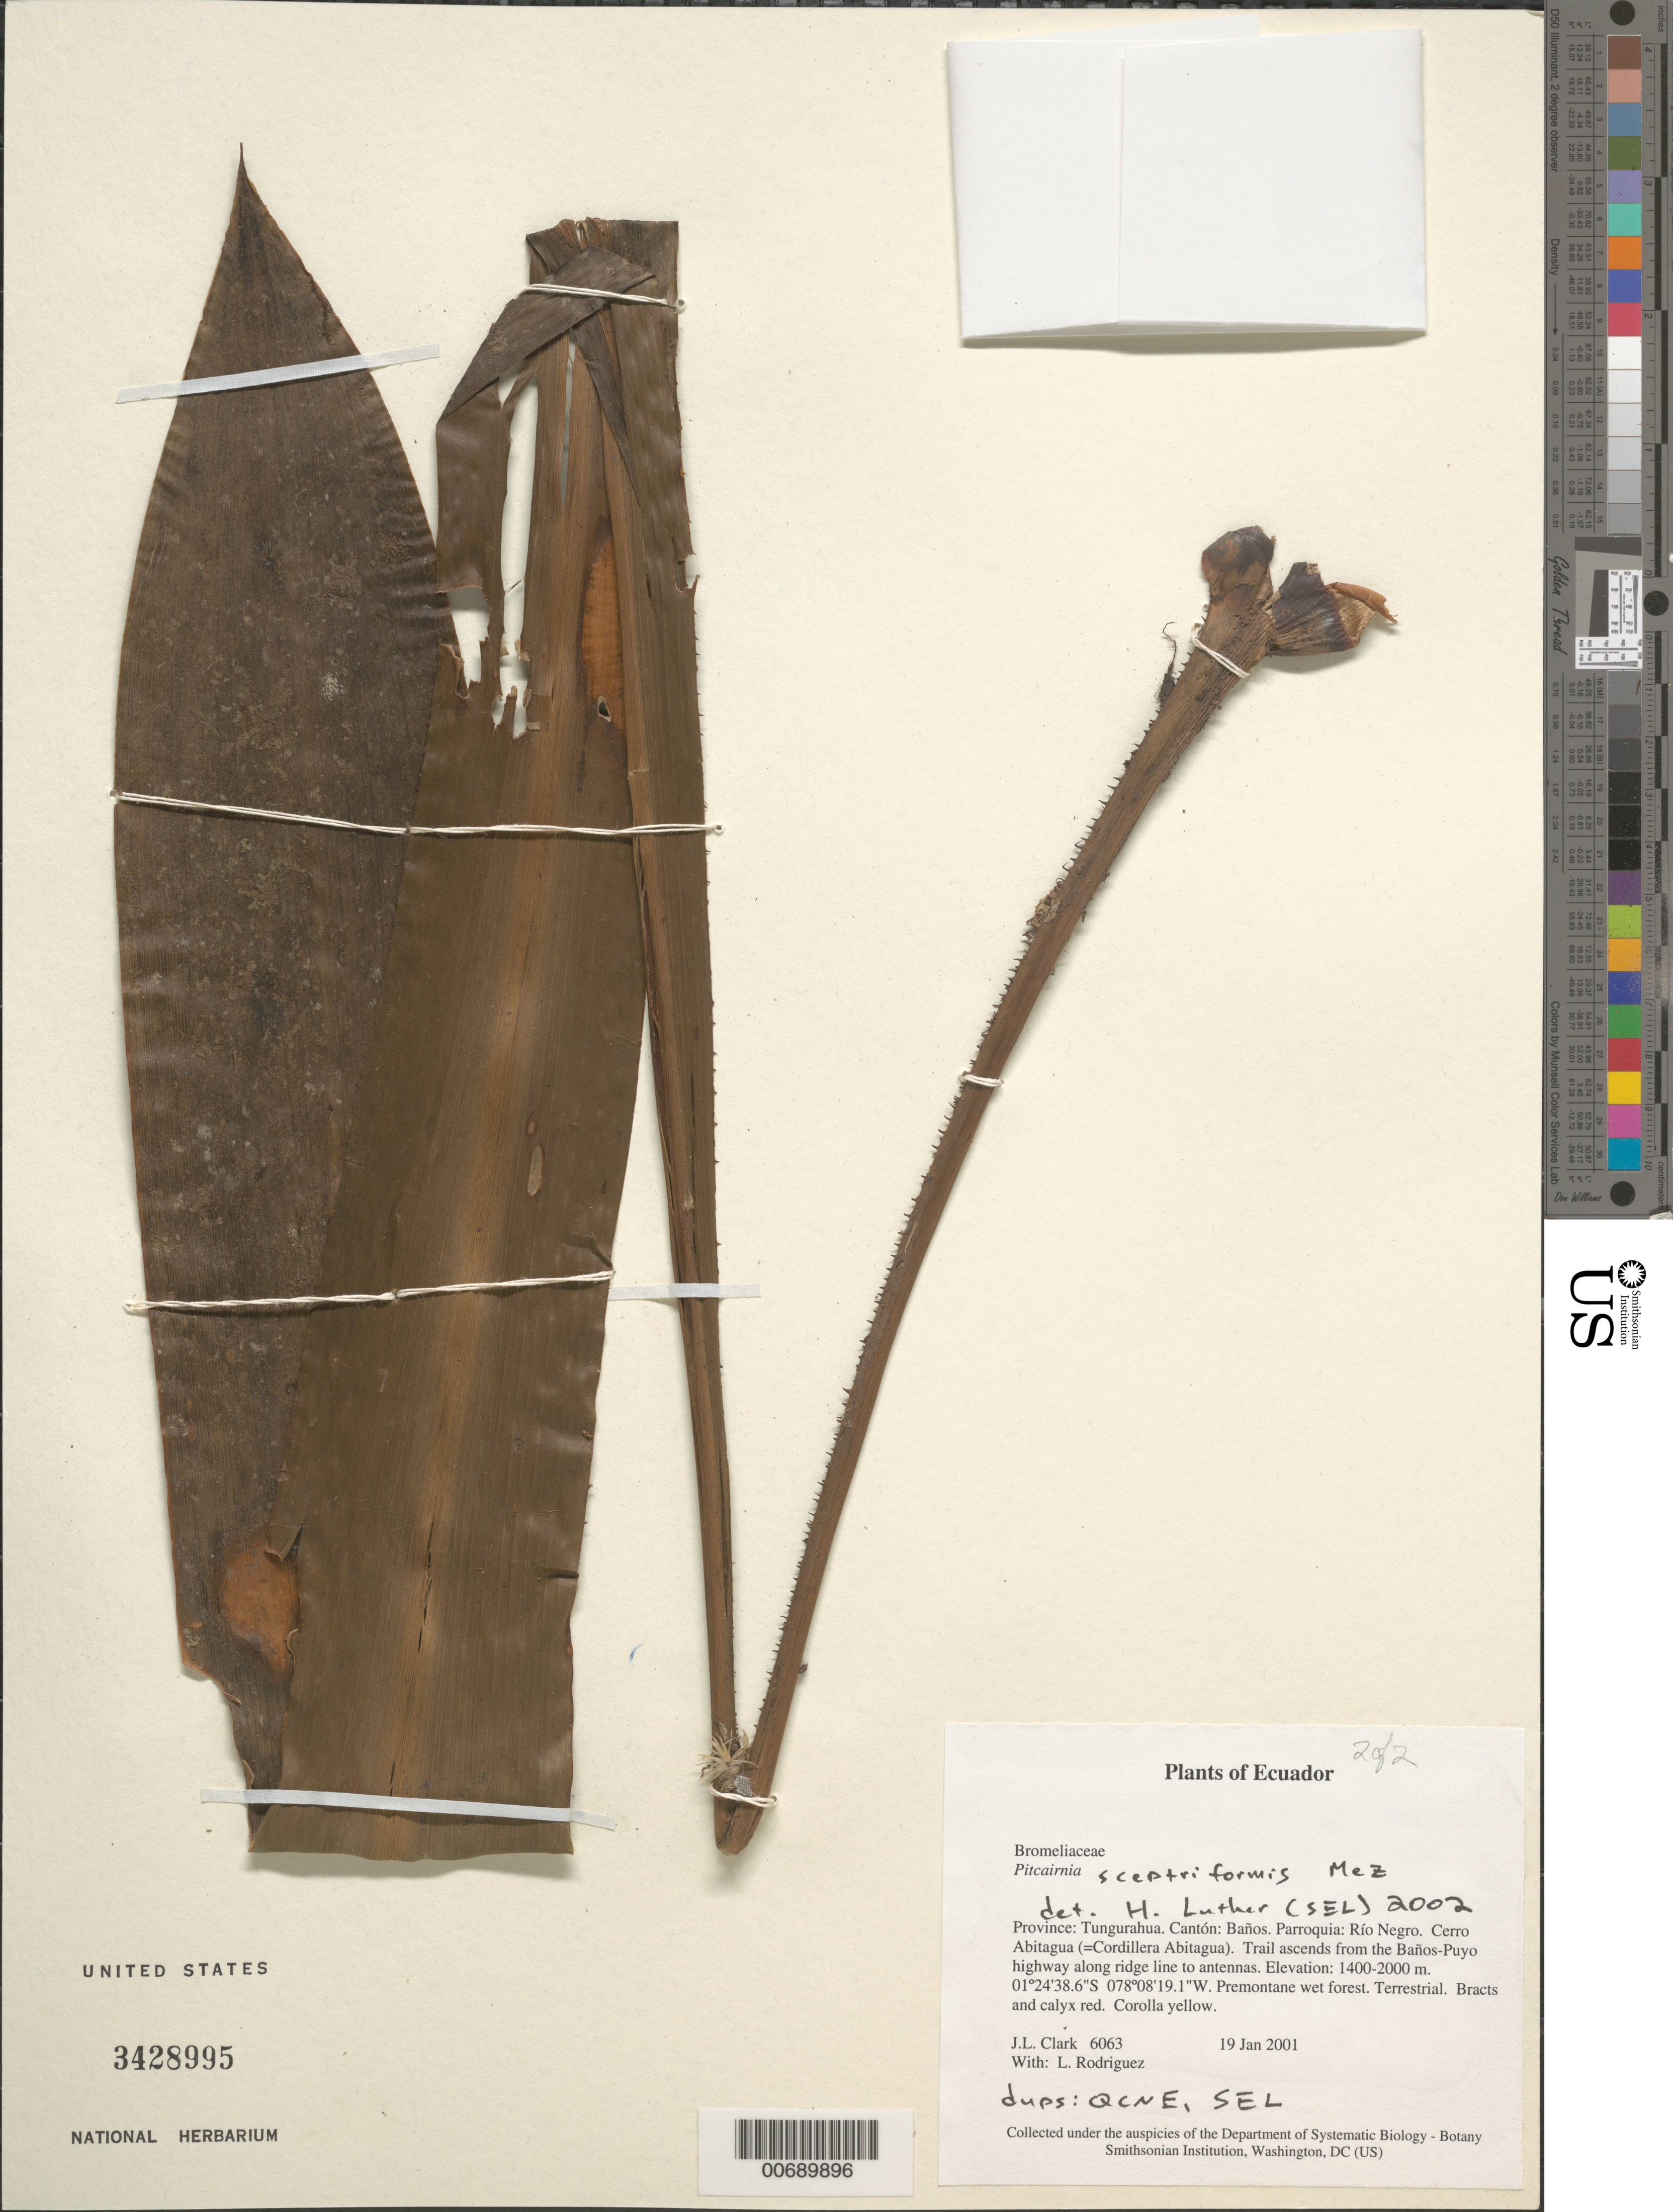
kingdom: Plantae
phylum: Tracheophyta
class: Liliopsida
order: Poales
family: Bromeliaceae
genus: Pitcairnia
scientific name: Pitcairnia sp.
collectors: J. L. Clark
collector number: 6063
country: Panama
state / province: Chiriquí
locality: Around San Felix.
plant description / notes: QCNE, SEL, US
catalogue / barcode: US 3428995